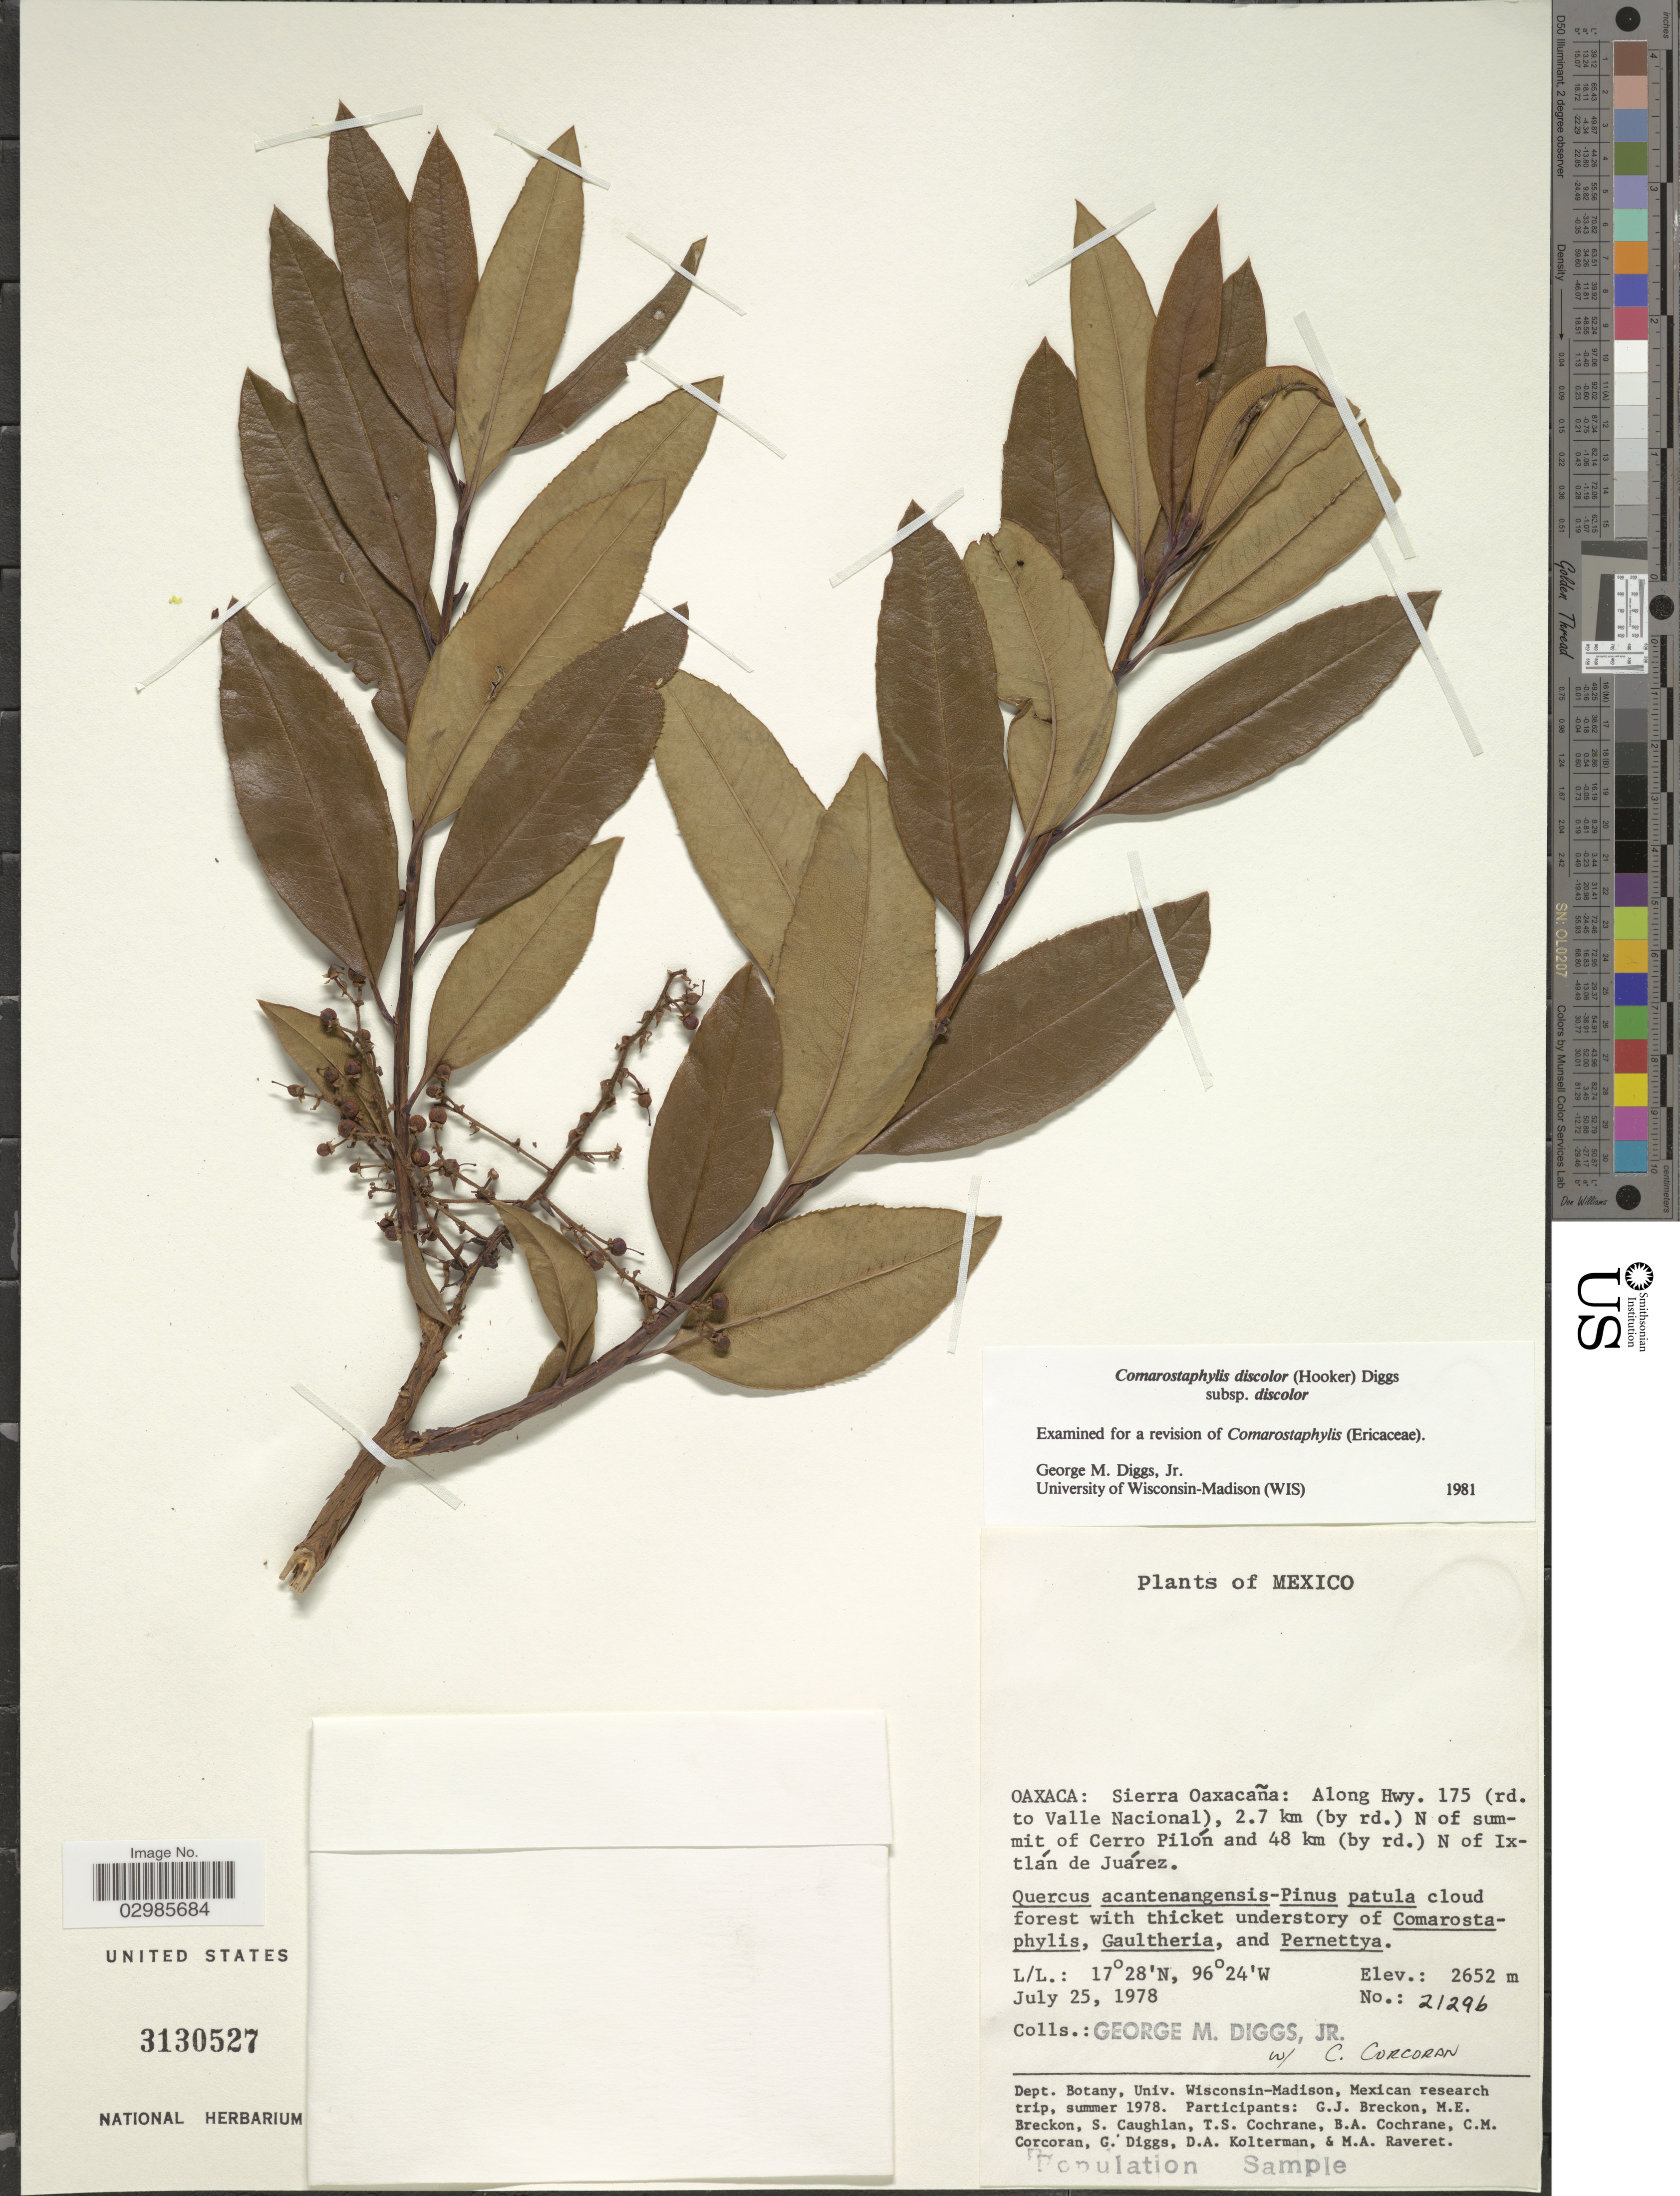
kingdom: Plantae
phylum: Tracheophyta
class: Magnoliopsida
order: Ericales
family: Ericaceae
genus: Comarostaphylis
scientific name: Comarostaphylis discolor subsp. discolor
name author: (Hook.) Diggs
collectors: G. Diggs & C. Corcoran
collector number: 21296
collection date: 1978-07-25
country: Mexico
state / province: Oaxaca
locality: Sierra Oaxacaña: Along hwy. 175 (rd. to Valle Nacional) 2.7 km (by rd.) N of summit of Cerro Pilòn and 48 km (by rd.) N of Ixtlán de Juàrez.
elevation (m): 2652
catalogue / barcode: US 3130527